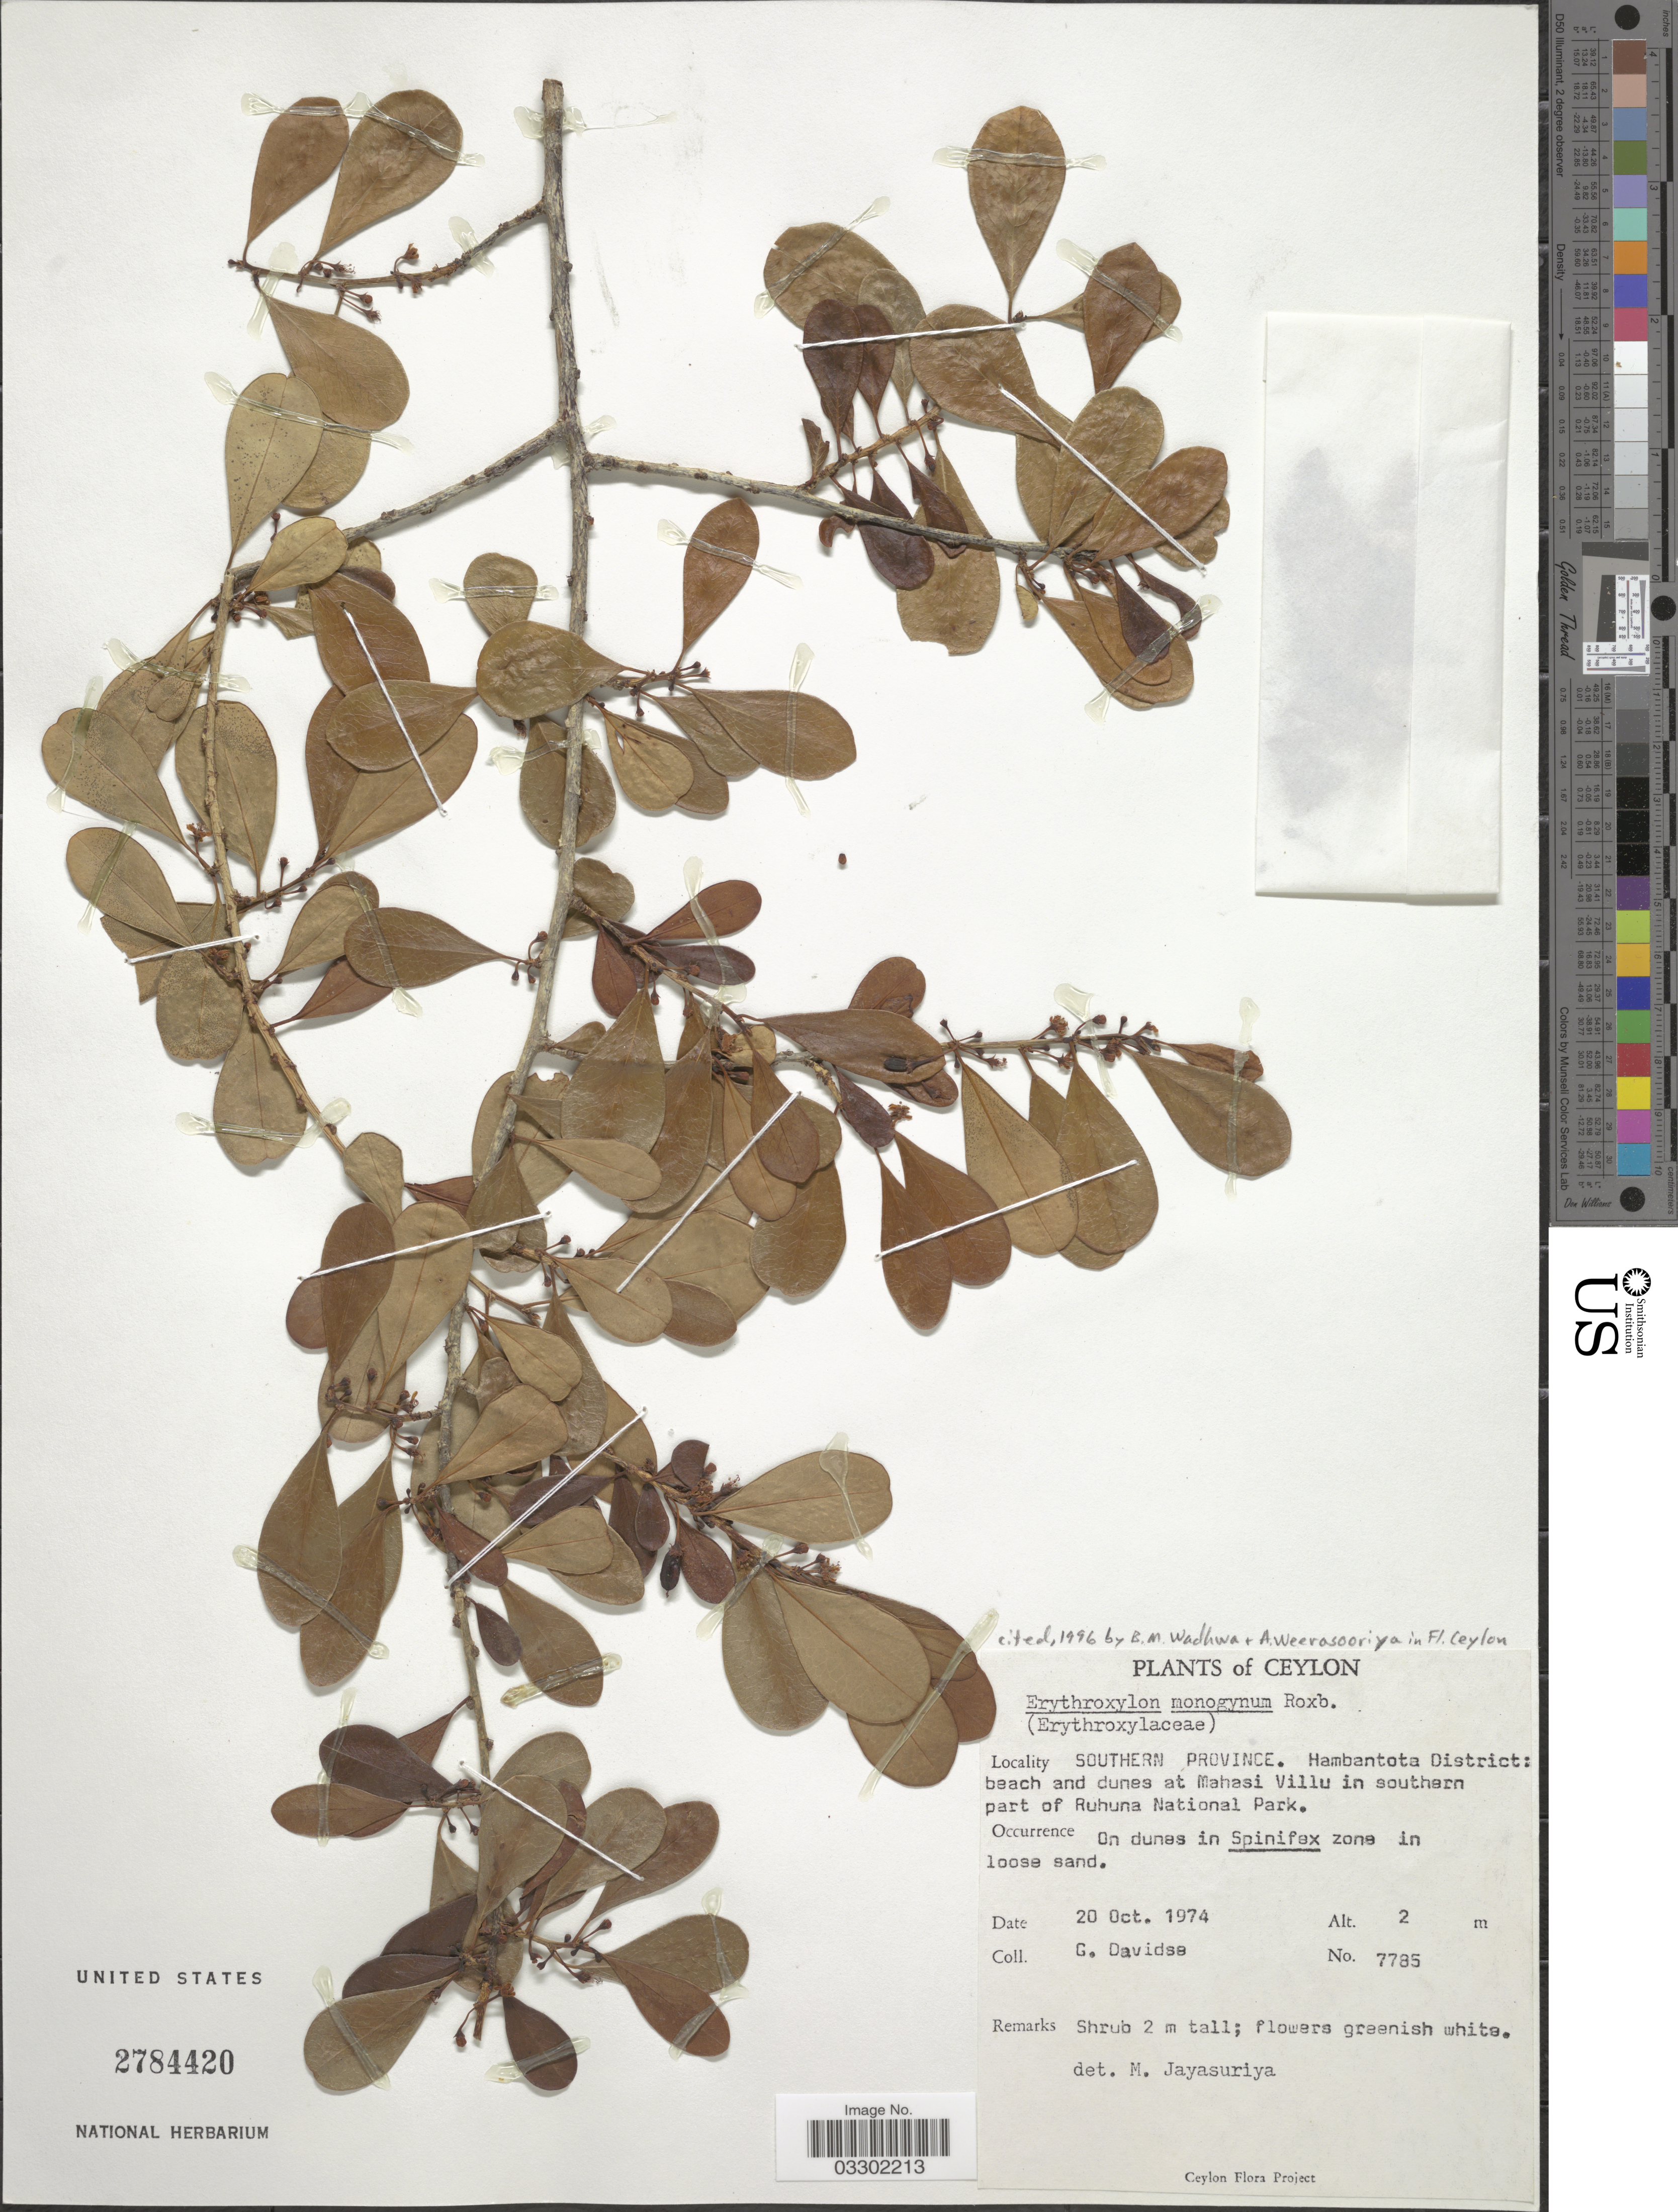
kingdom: Plantae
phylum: Tracheophyta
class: Magnoliopsida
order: Malpighiales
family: Erythroxylaceae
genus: Erythroxylum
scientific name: Erythroxylum monogynum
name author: Roxb.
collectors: G. Davidse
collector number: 7785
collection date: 1974-10-20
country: Sri Lanka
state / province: Southern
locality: Ceylon, Hambantota District: beach and dunes at Mahasi Villu in southern part of Ruhuna National Park.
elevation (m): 2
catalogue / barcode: US 2784420